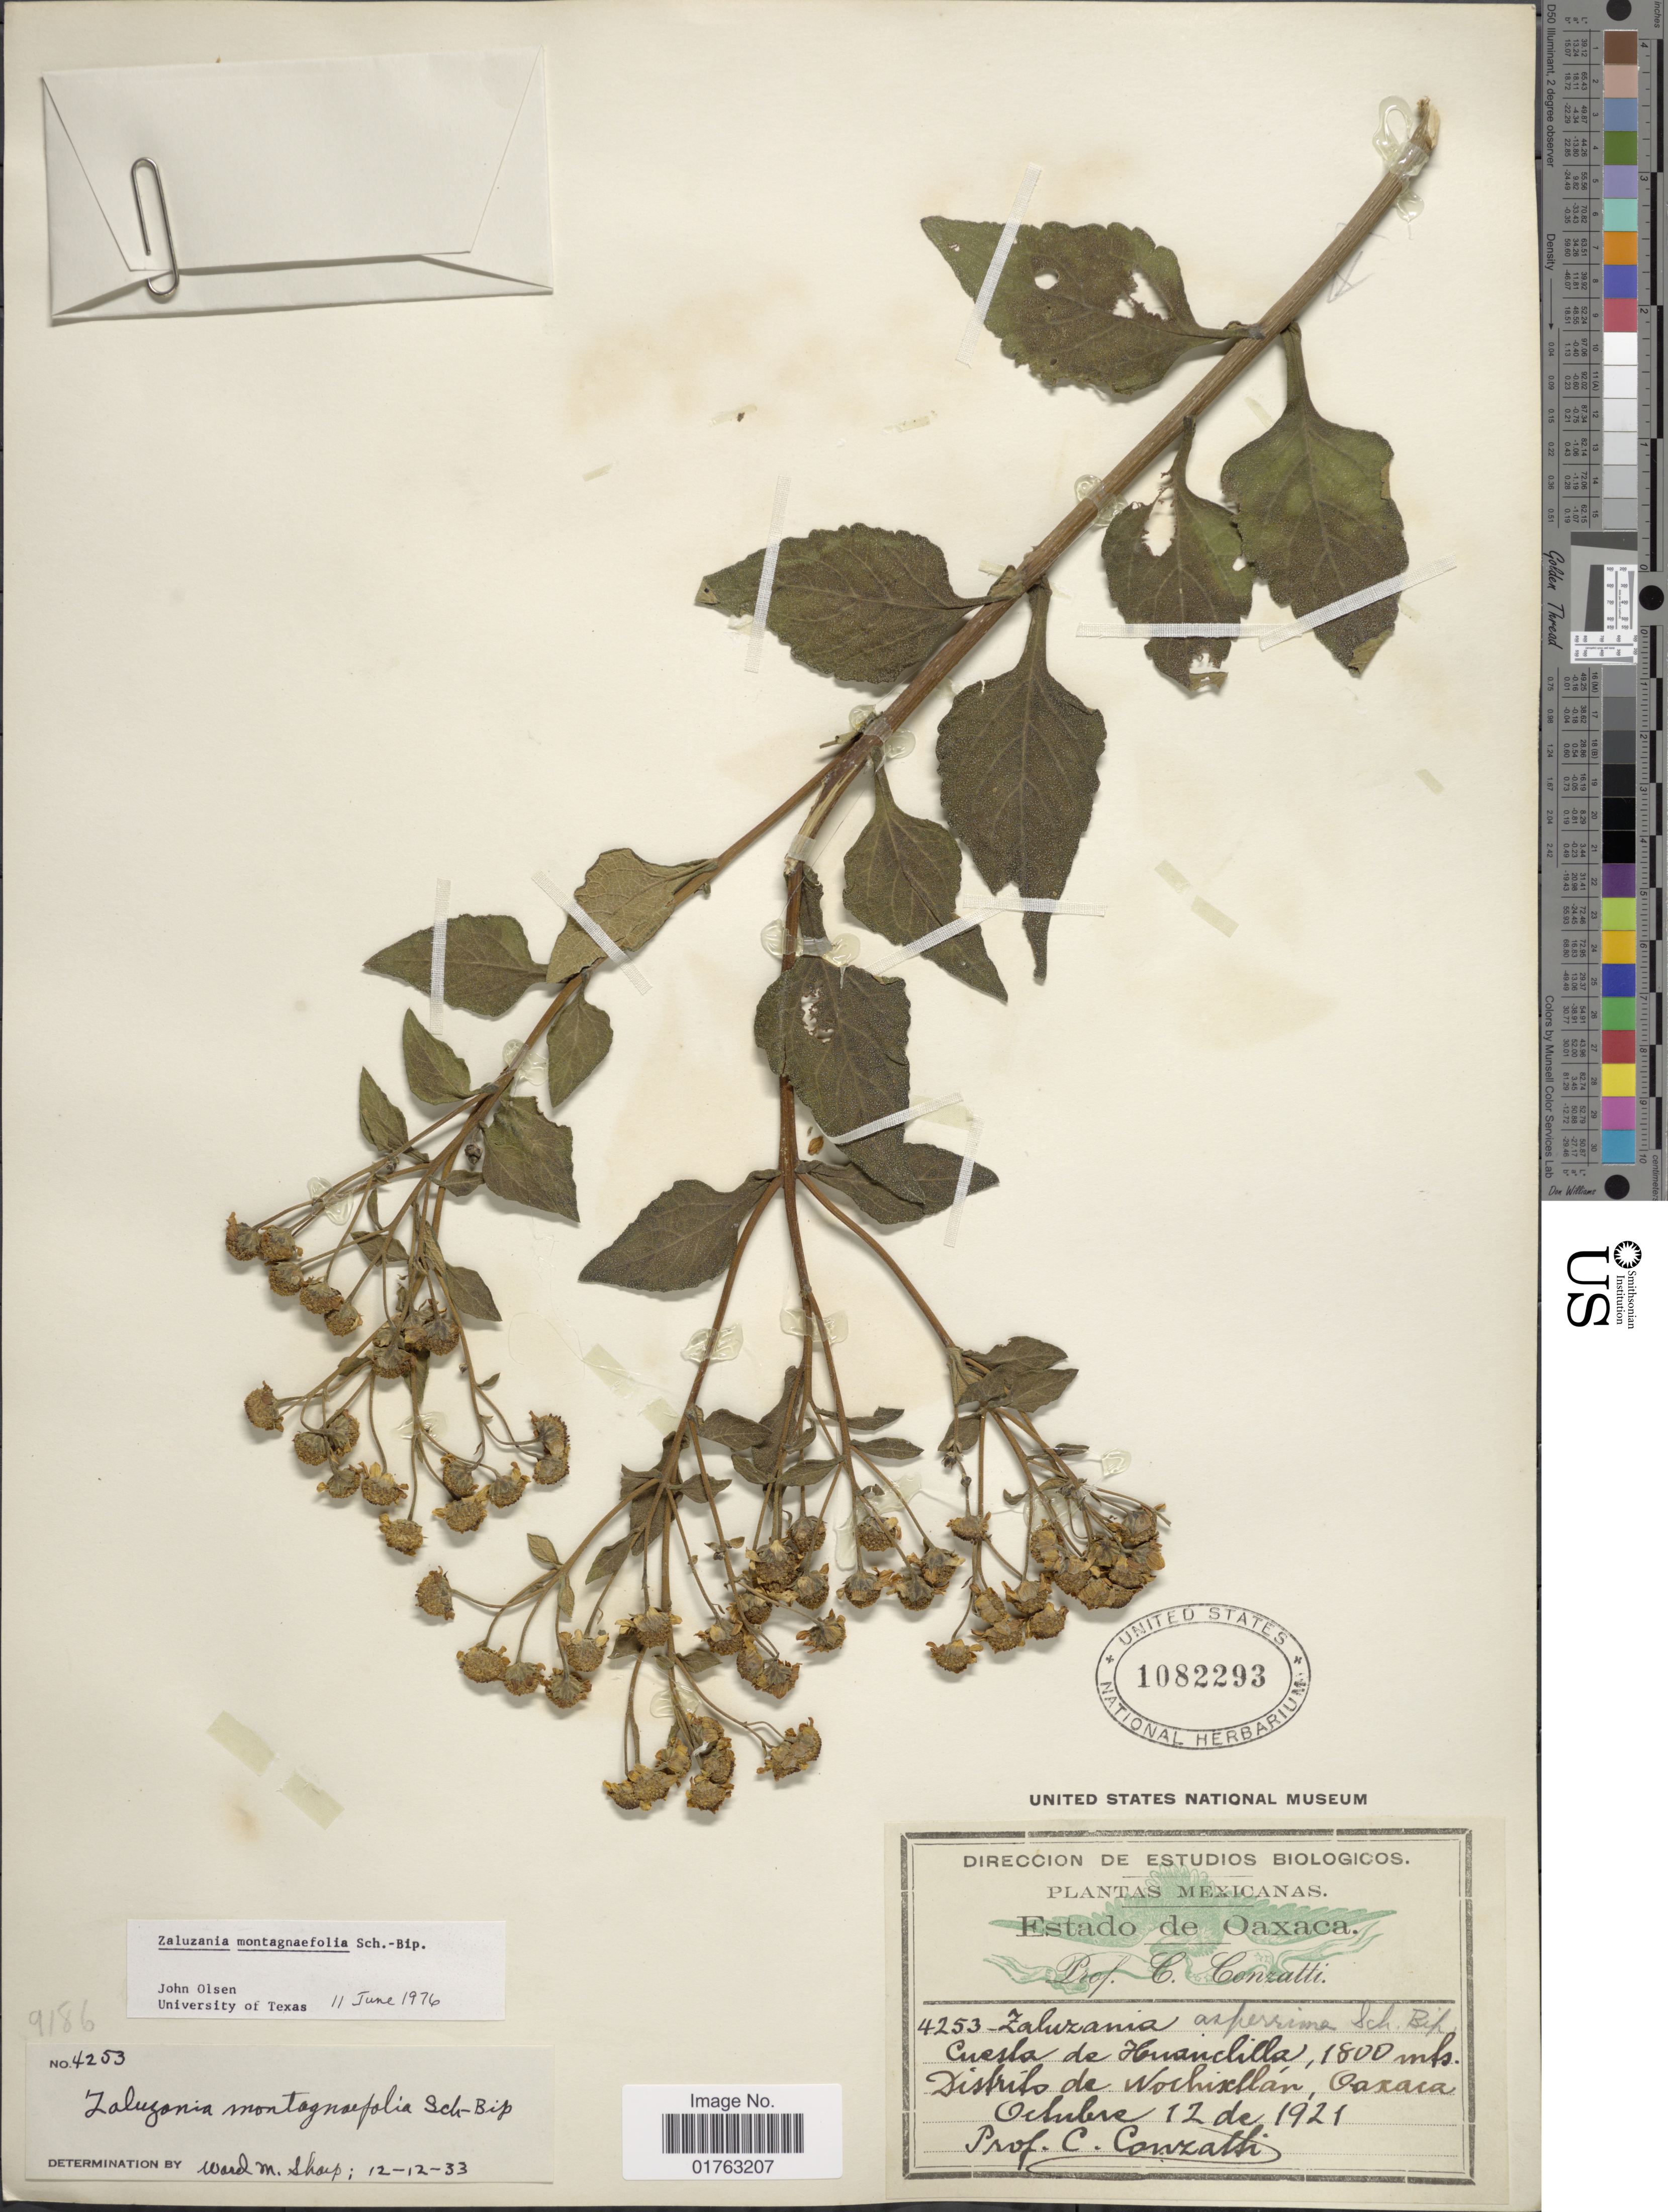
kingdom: Plantae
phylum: Tracheophyta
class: Magnoliopsida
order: Asterales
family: Asteraceae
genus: Zaluzania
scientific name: Zaluzania montagnaefolia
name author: Sch. Bip.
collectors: C. Conzatti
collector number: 4253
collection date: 1921-10-12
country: Mexico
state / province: Oaxaca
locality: Cuesta de Huanchilla. Distrito de Nochistlan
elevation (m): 1800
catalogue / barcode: US 1082293